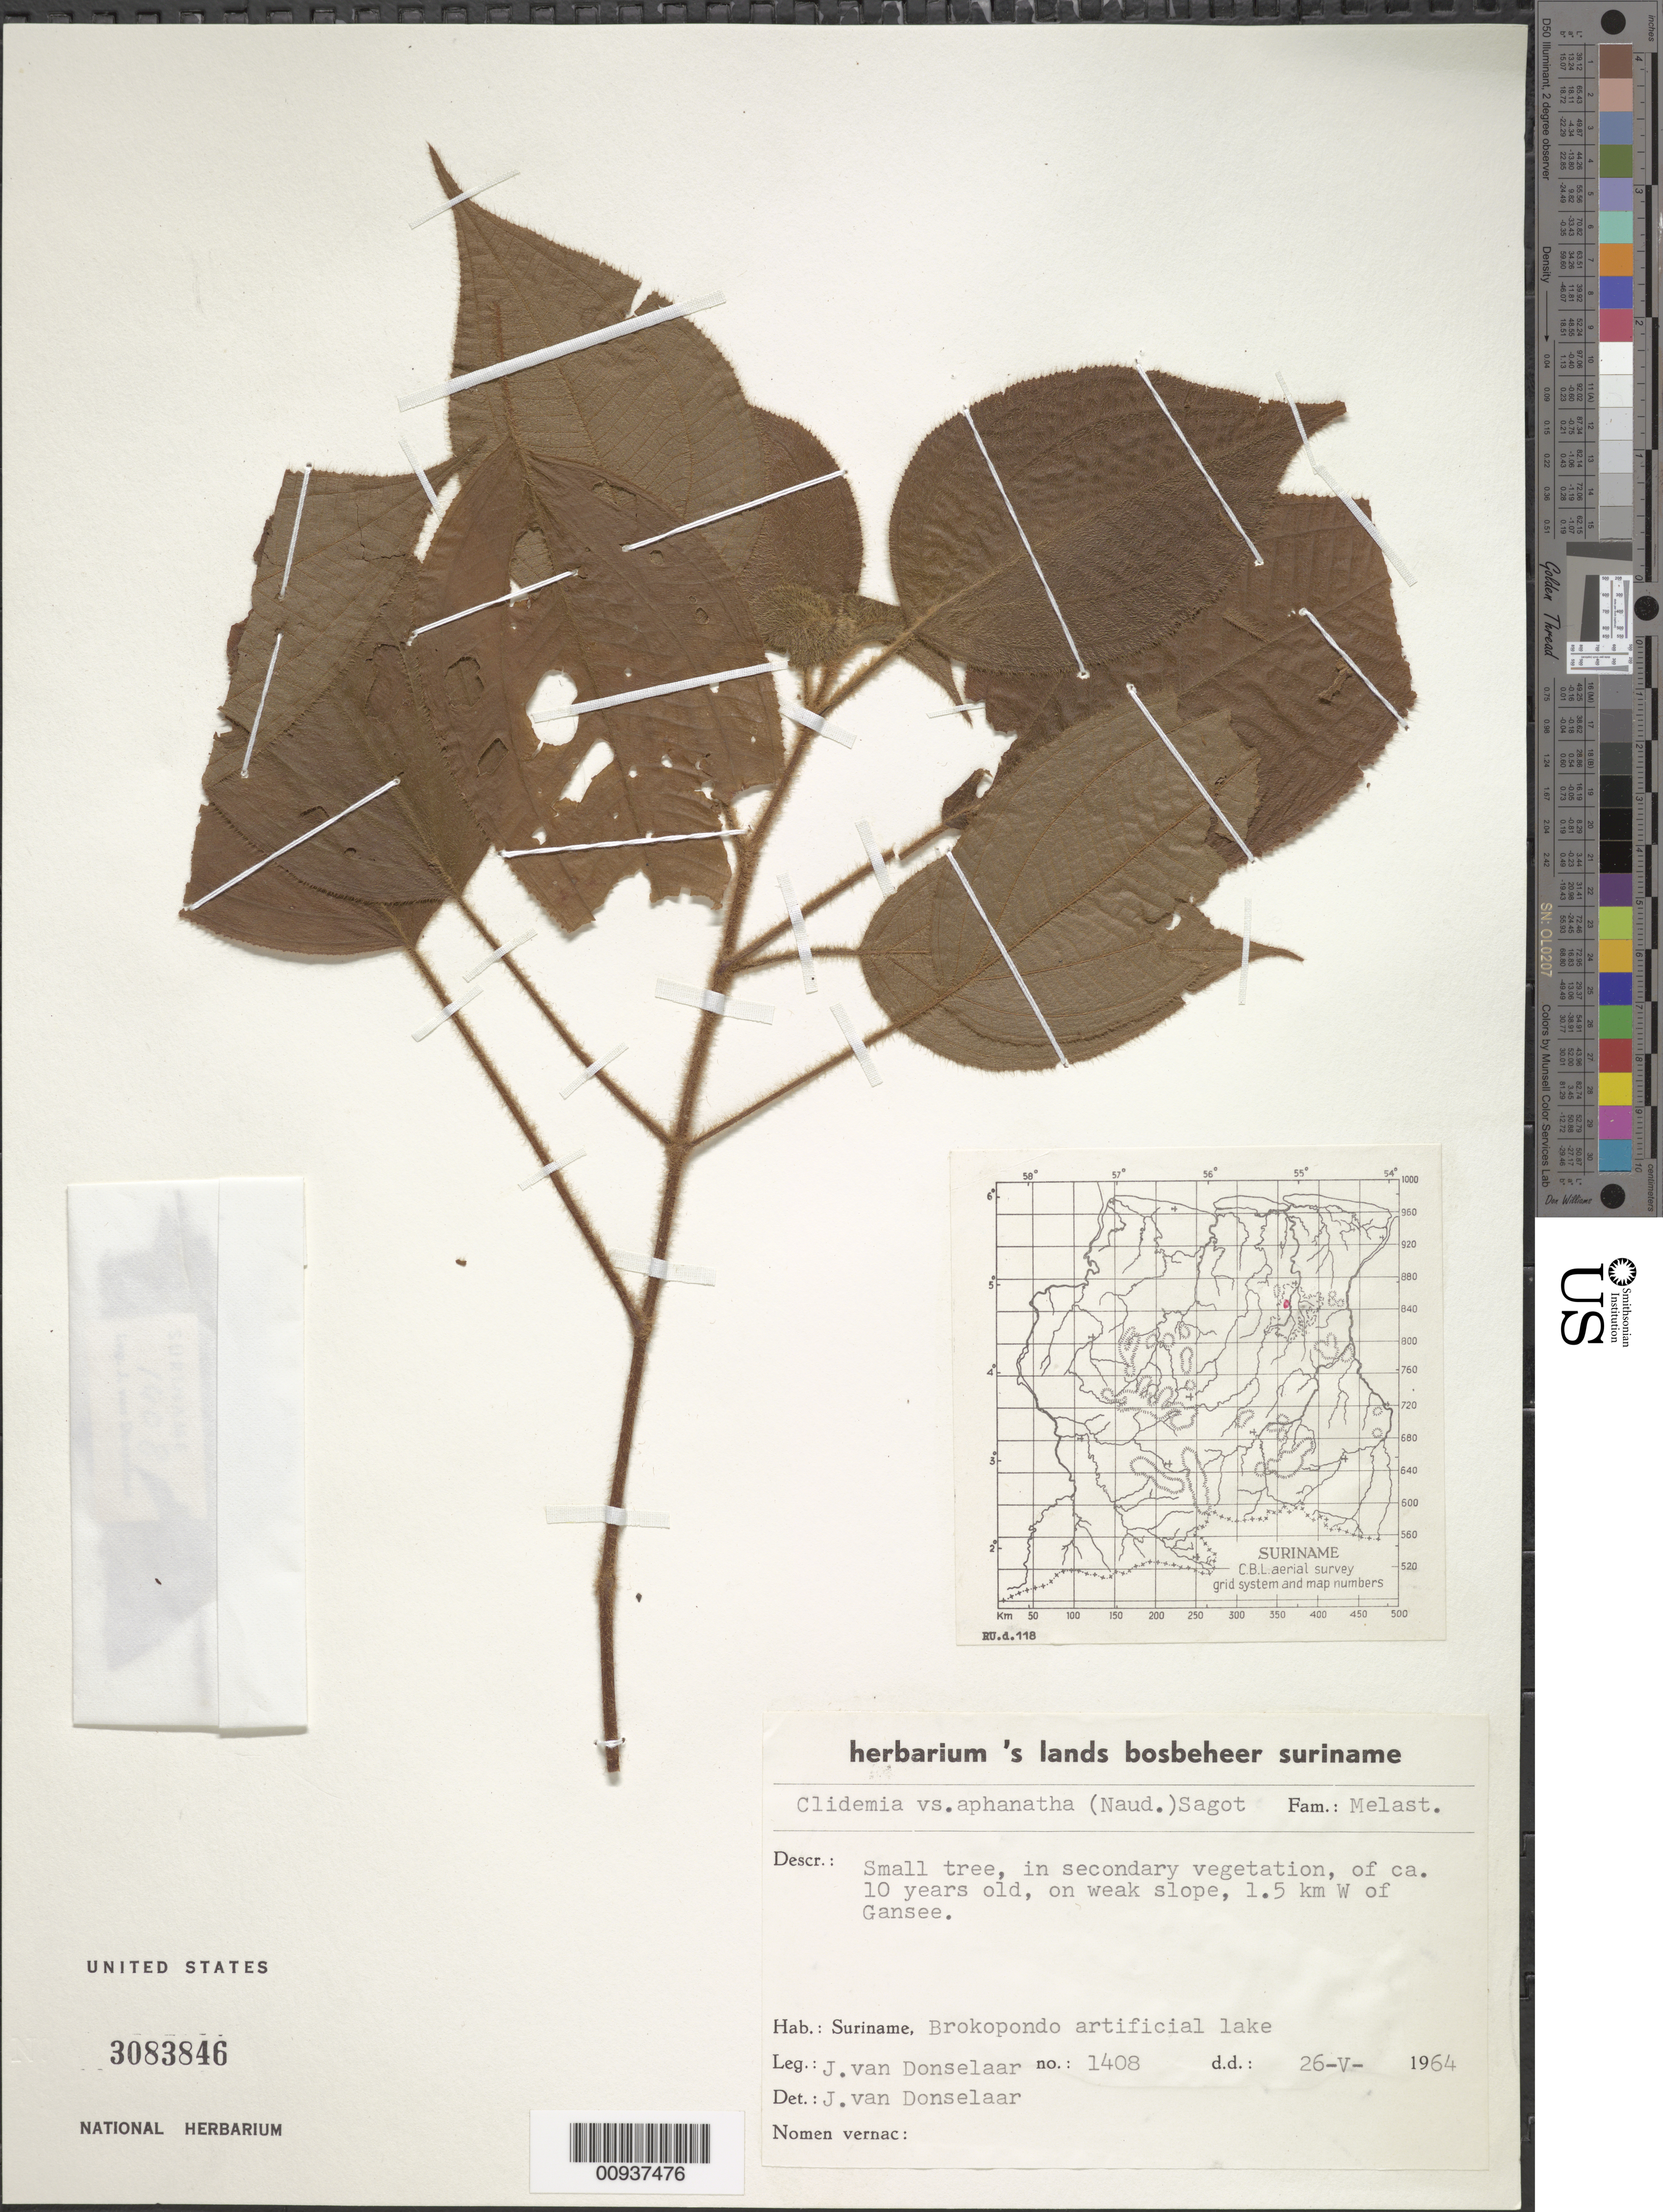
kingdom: Plantae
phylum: Tracheophyta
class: Magnoliopsida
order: Myrtales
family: Melastomataceae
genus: Clidemia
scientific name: Clidemia microthyrsa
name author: R.O. Williams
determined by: Wurdack, John J., (US), US (UNITED STATES)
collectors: J. Donselaar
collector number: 1408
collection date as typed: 26-May-64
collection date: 1964-05-26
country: Suriname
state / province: Brokopondo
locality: Brokopondo artifical lake, 1.5 km W of Gansee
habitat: Secondary vegetation on weak slope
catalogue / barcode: US 3083846